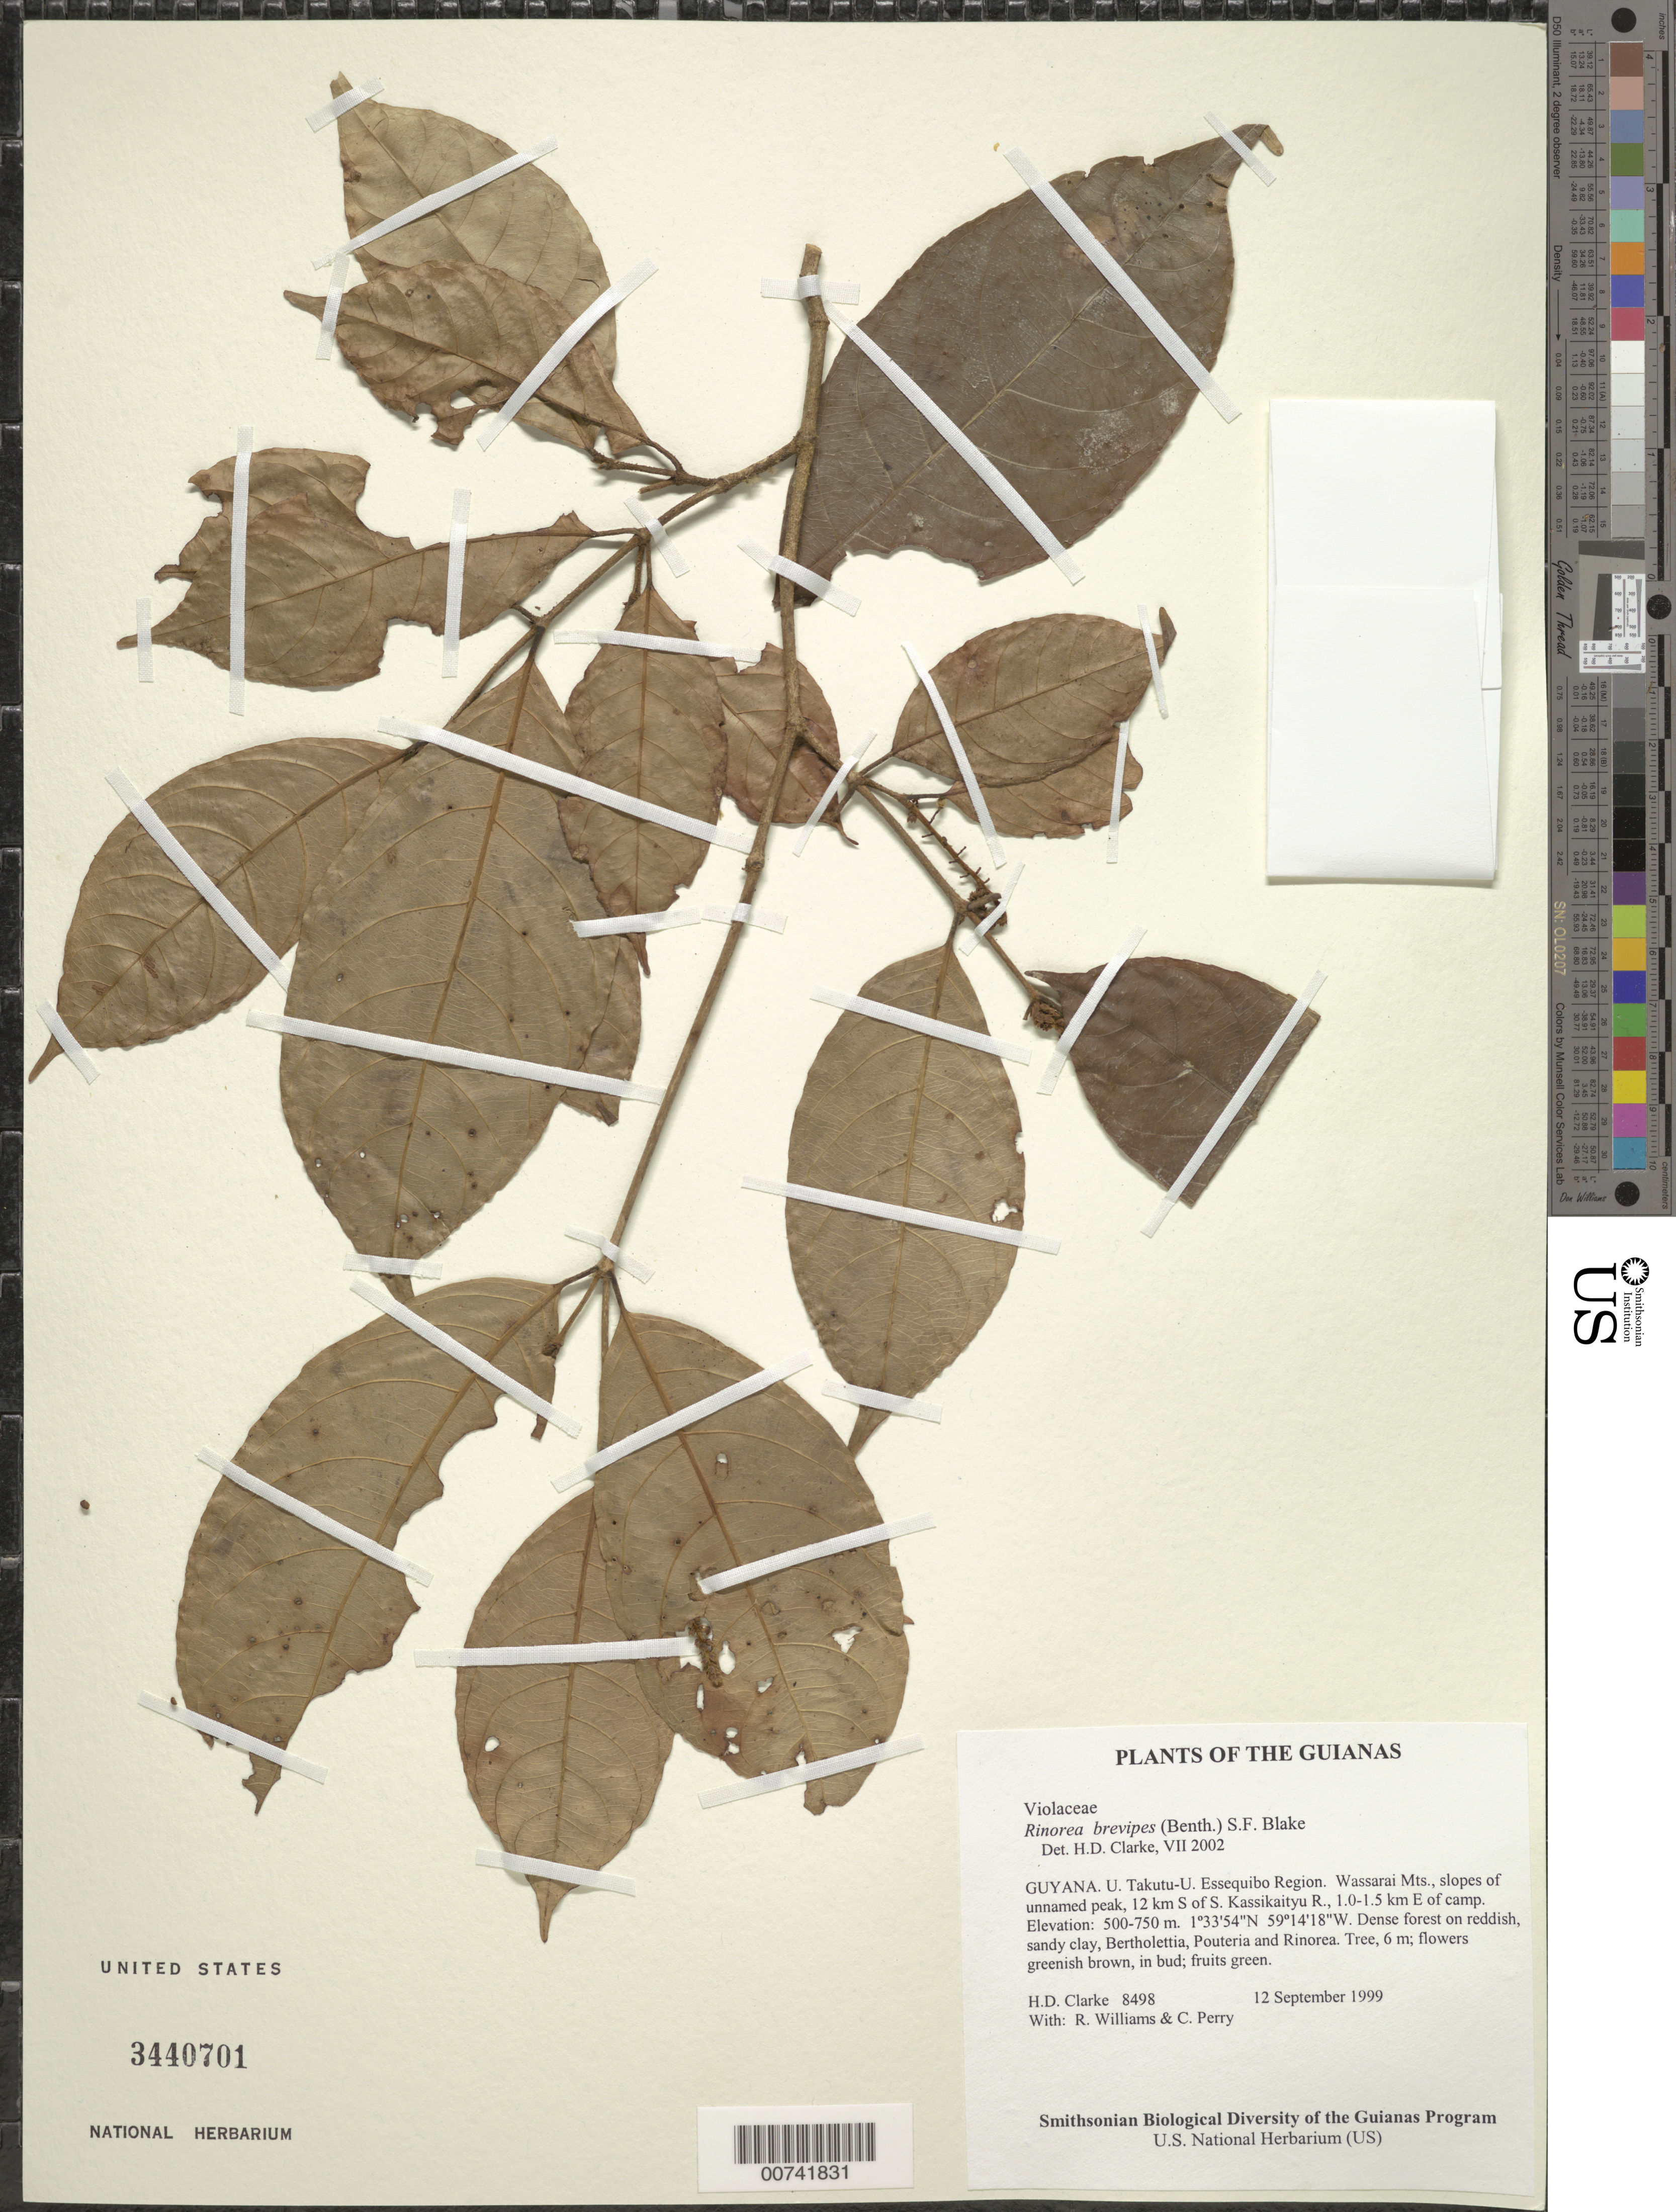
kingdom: Plantae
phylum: Tracheophyta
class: Magnoliopsida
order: Malpighiales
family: Violaceae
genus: Rinorea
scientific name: Rinorea pubiflora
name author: (Benth.) Sprague & Sandwith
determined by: Hoyos-Gomez, S. E.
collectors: H. D. Clarke, R. Williams & C. Perry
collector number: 8498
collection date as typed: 12 September 1999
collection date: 1999-09-12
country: Guyana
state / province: U. Takutu-U. Essequibo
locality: Wassarai Mts., slopes of unnamed peak, 12 km S of S. Kassikaityu R., 1.0-1.5 km E of camp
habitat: Dense forest on reddish, sandy clay, Bertholettia, Pouteria and Rinorea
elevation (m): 500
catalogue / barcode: US 3440700